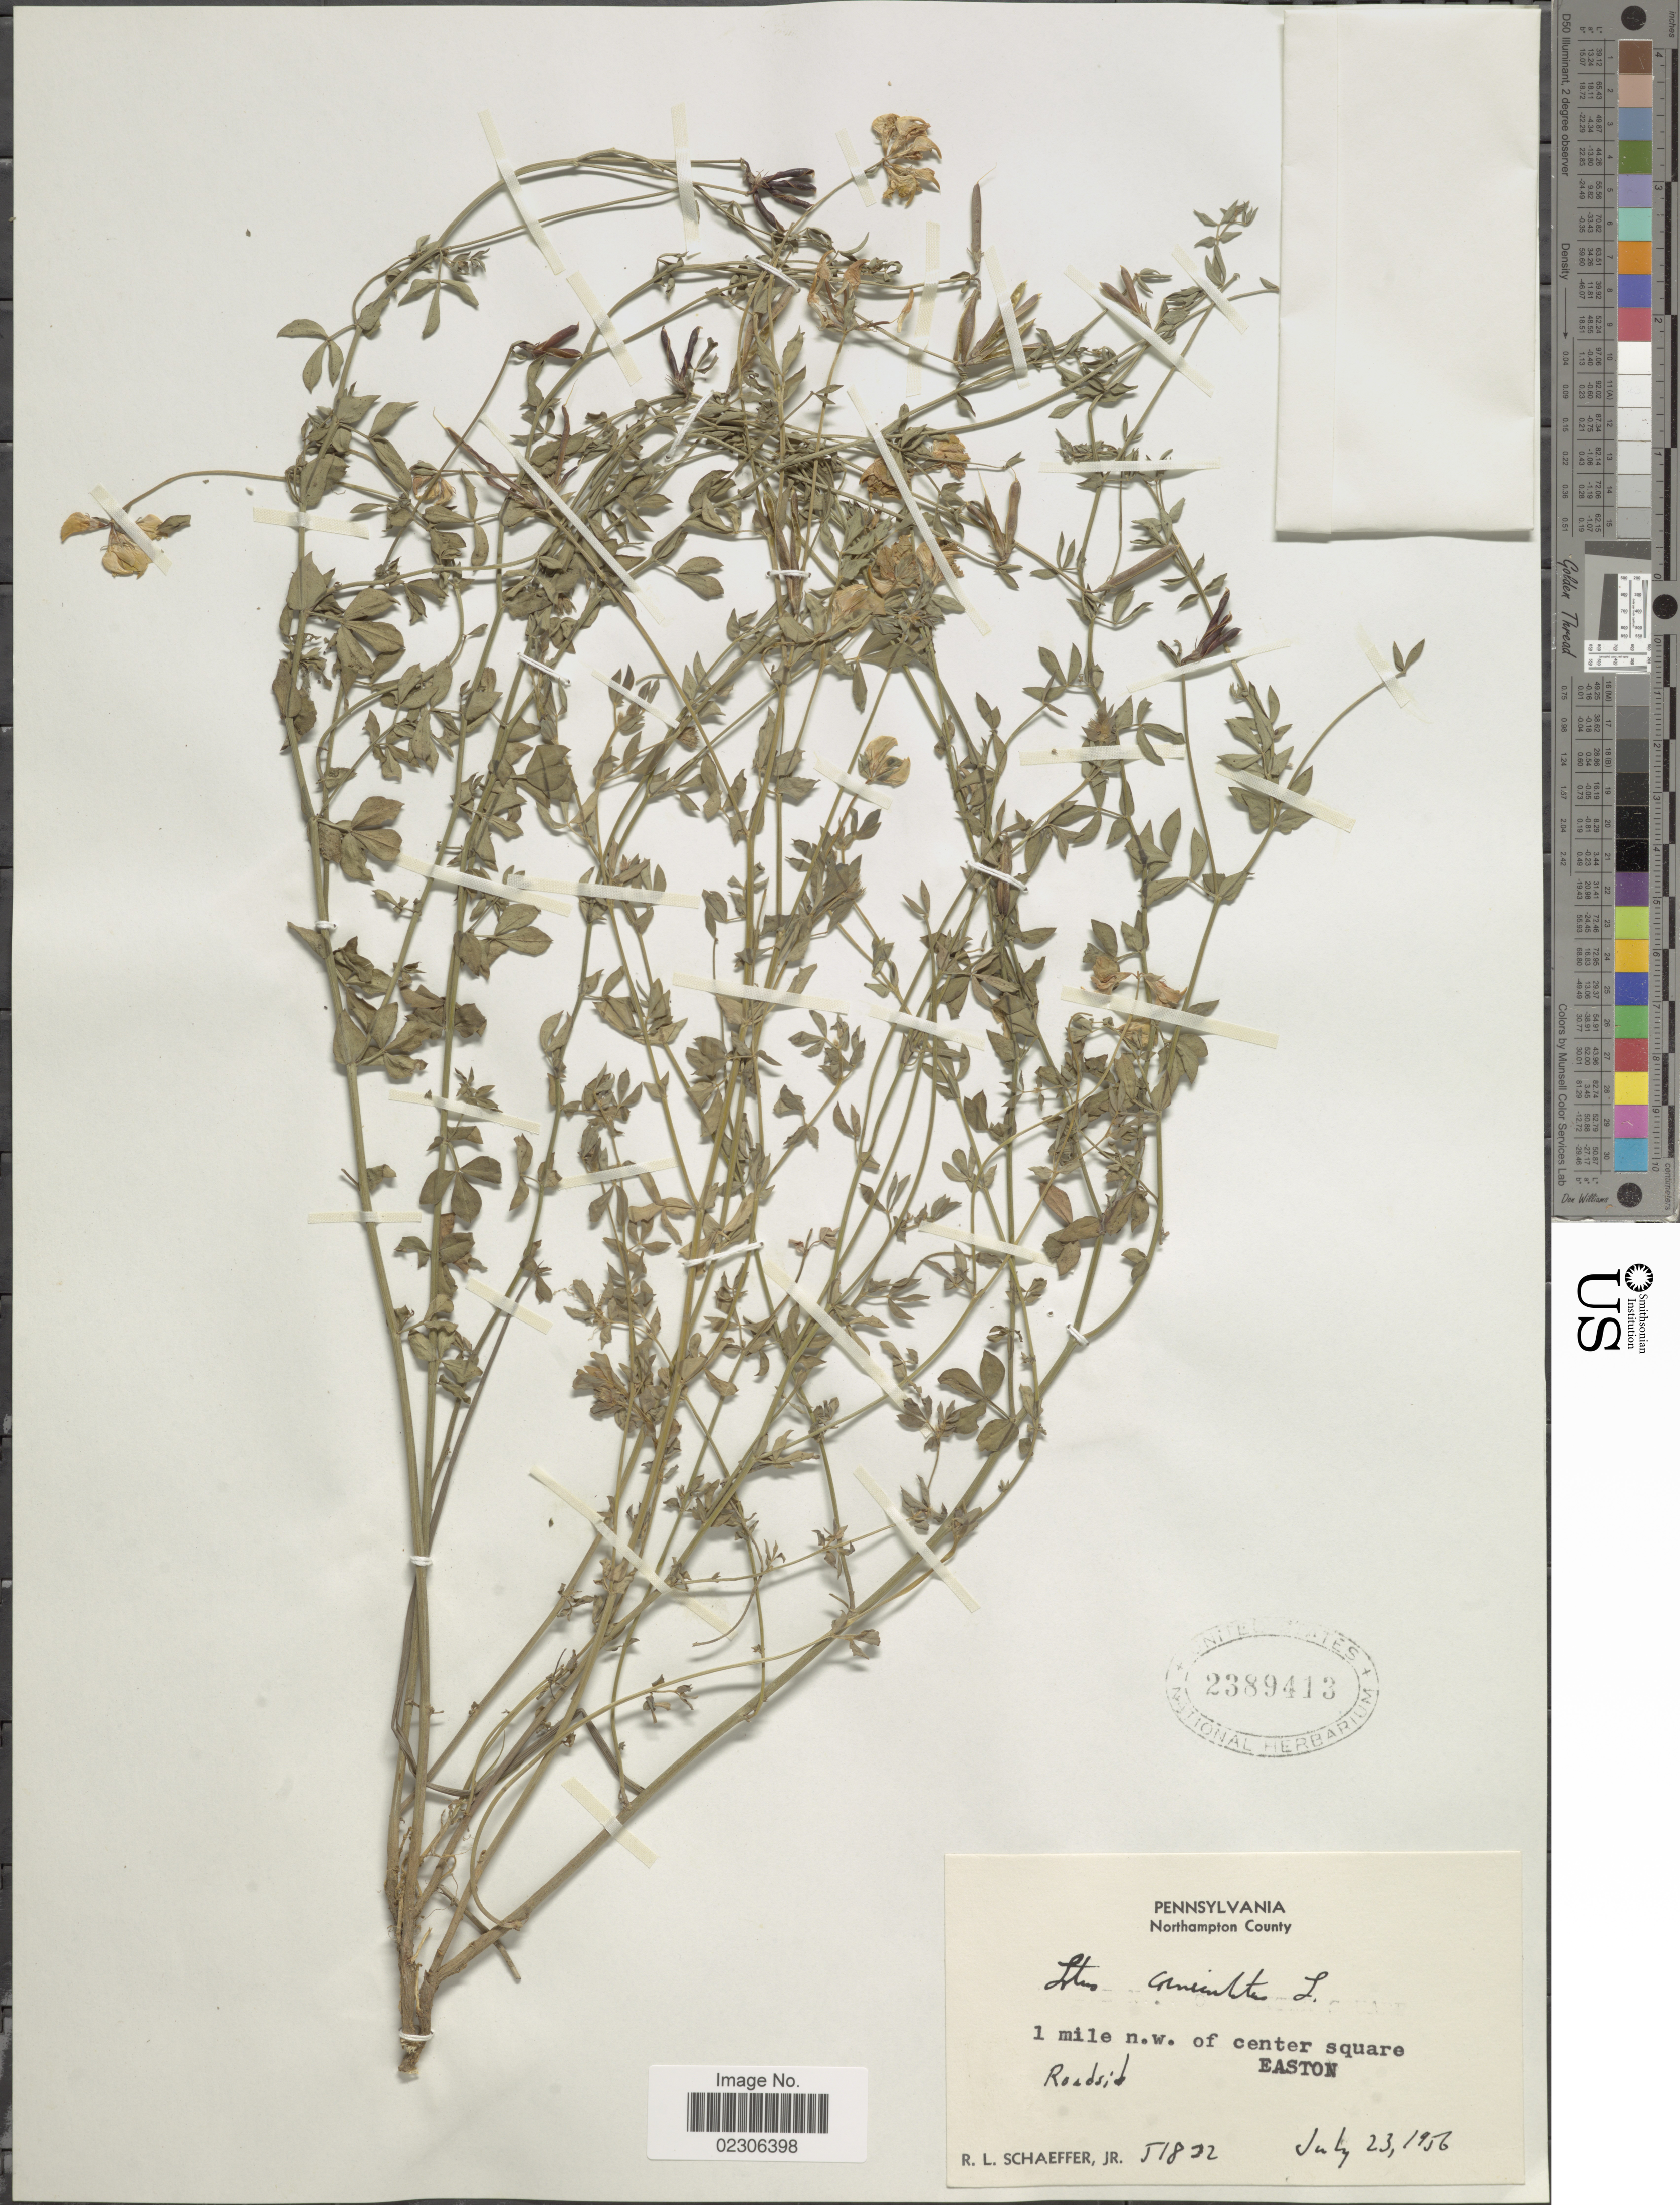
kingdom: Plantae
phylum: Tracheophyta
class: Magnoliopsida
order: Fabales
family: Fabaceae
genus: Lotus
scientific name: Lotus corniculatus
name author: L.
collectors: R. L. Schaeffer Jr.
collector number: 51832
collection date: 1956-07-23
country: United States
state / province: Pennsylvania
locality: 1 miles n.w. of center square, Easton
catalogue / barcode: US 2389413